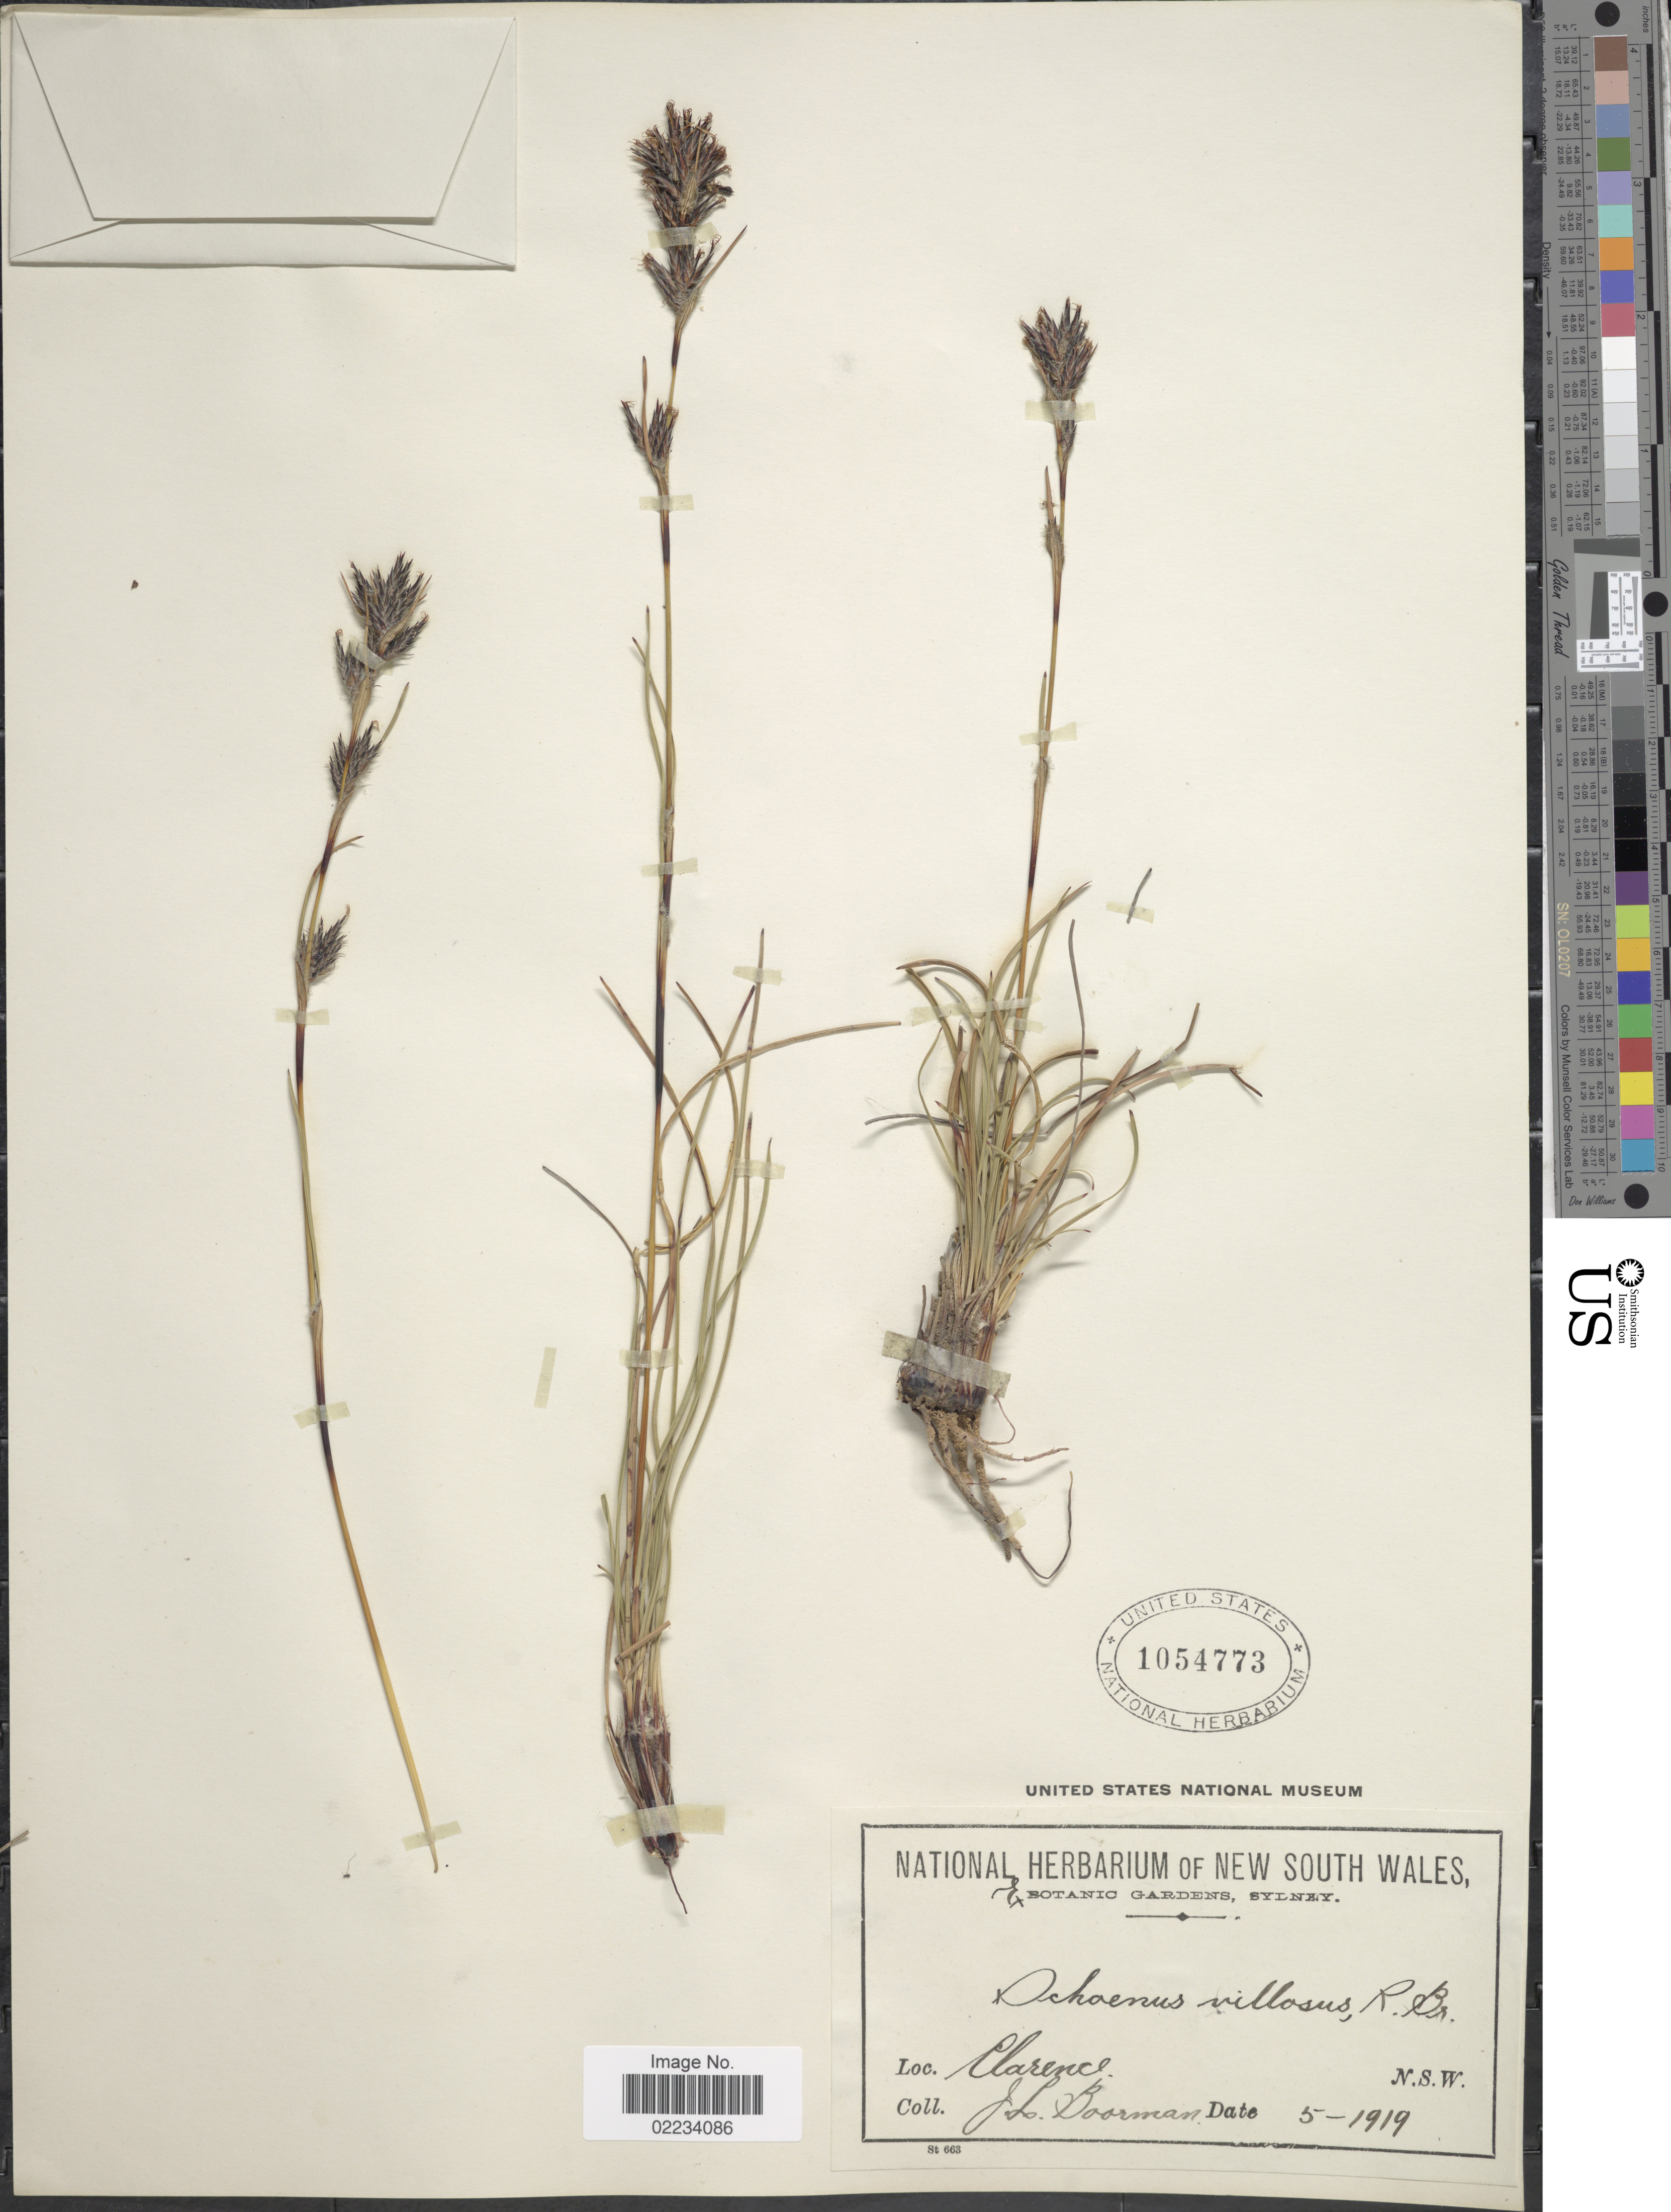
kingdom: Plantae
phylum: Tracheophyta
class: Liliopsida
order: Poales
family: Cyperaceae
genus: Schoenus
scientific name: Schoenus villosus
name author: R. Br.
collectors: J. Boorman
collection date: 1919-05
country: Australia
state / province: New South Wales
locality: Clarence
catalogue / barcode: US 1054773